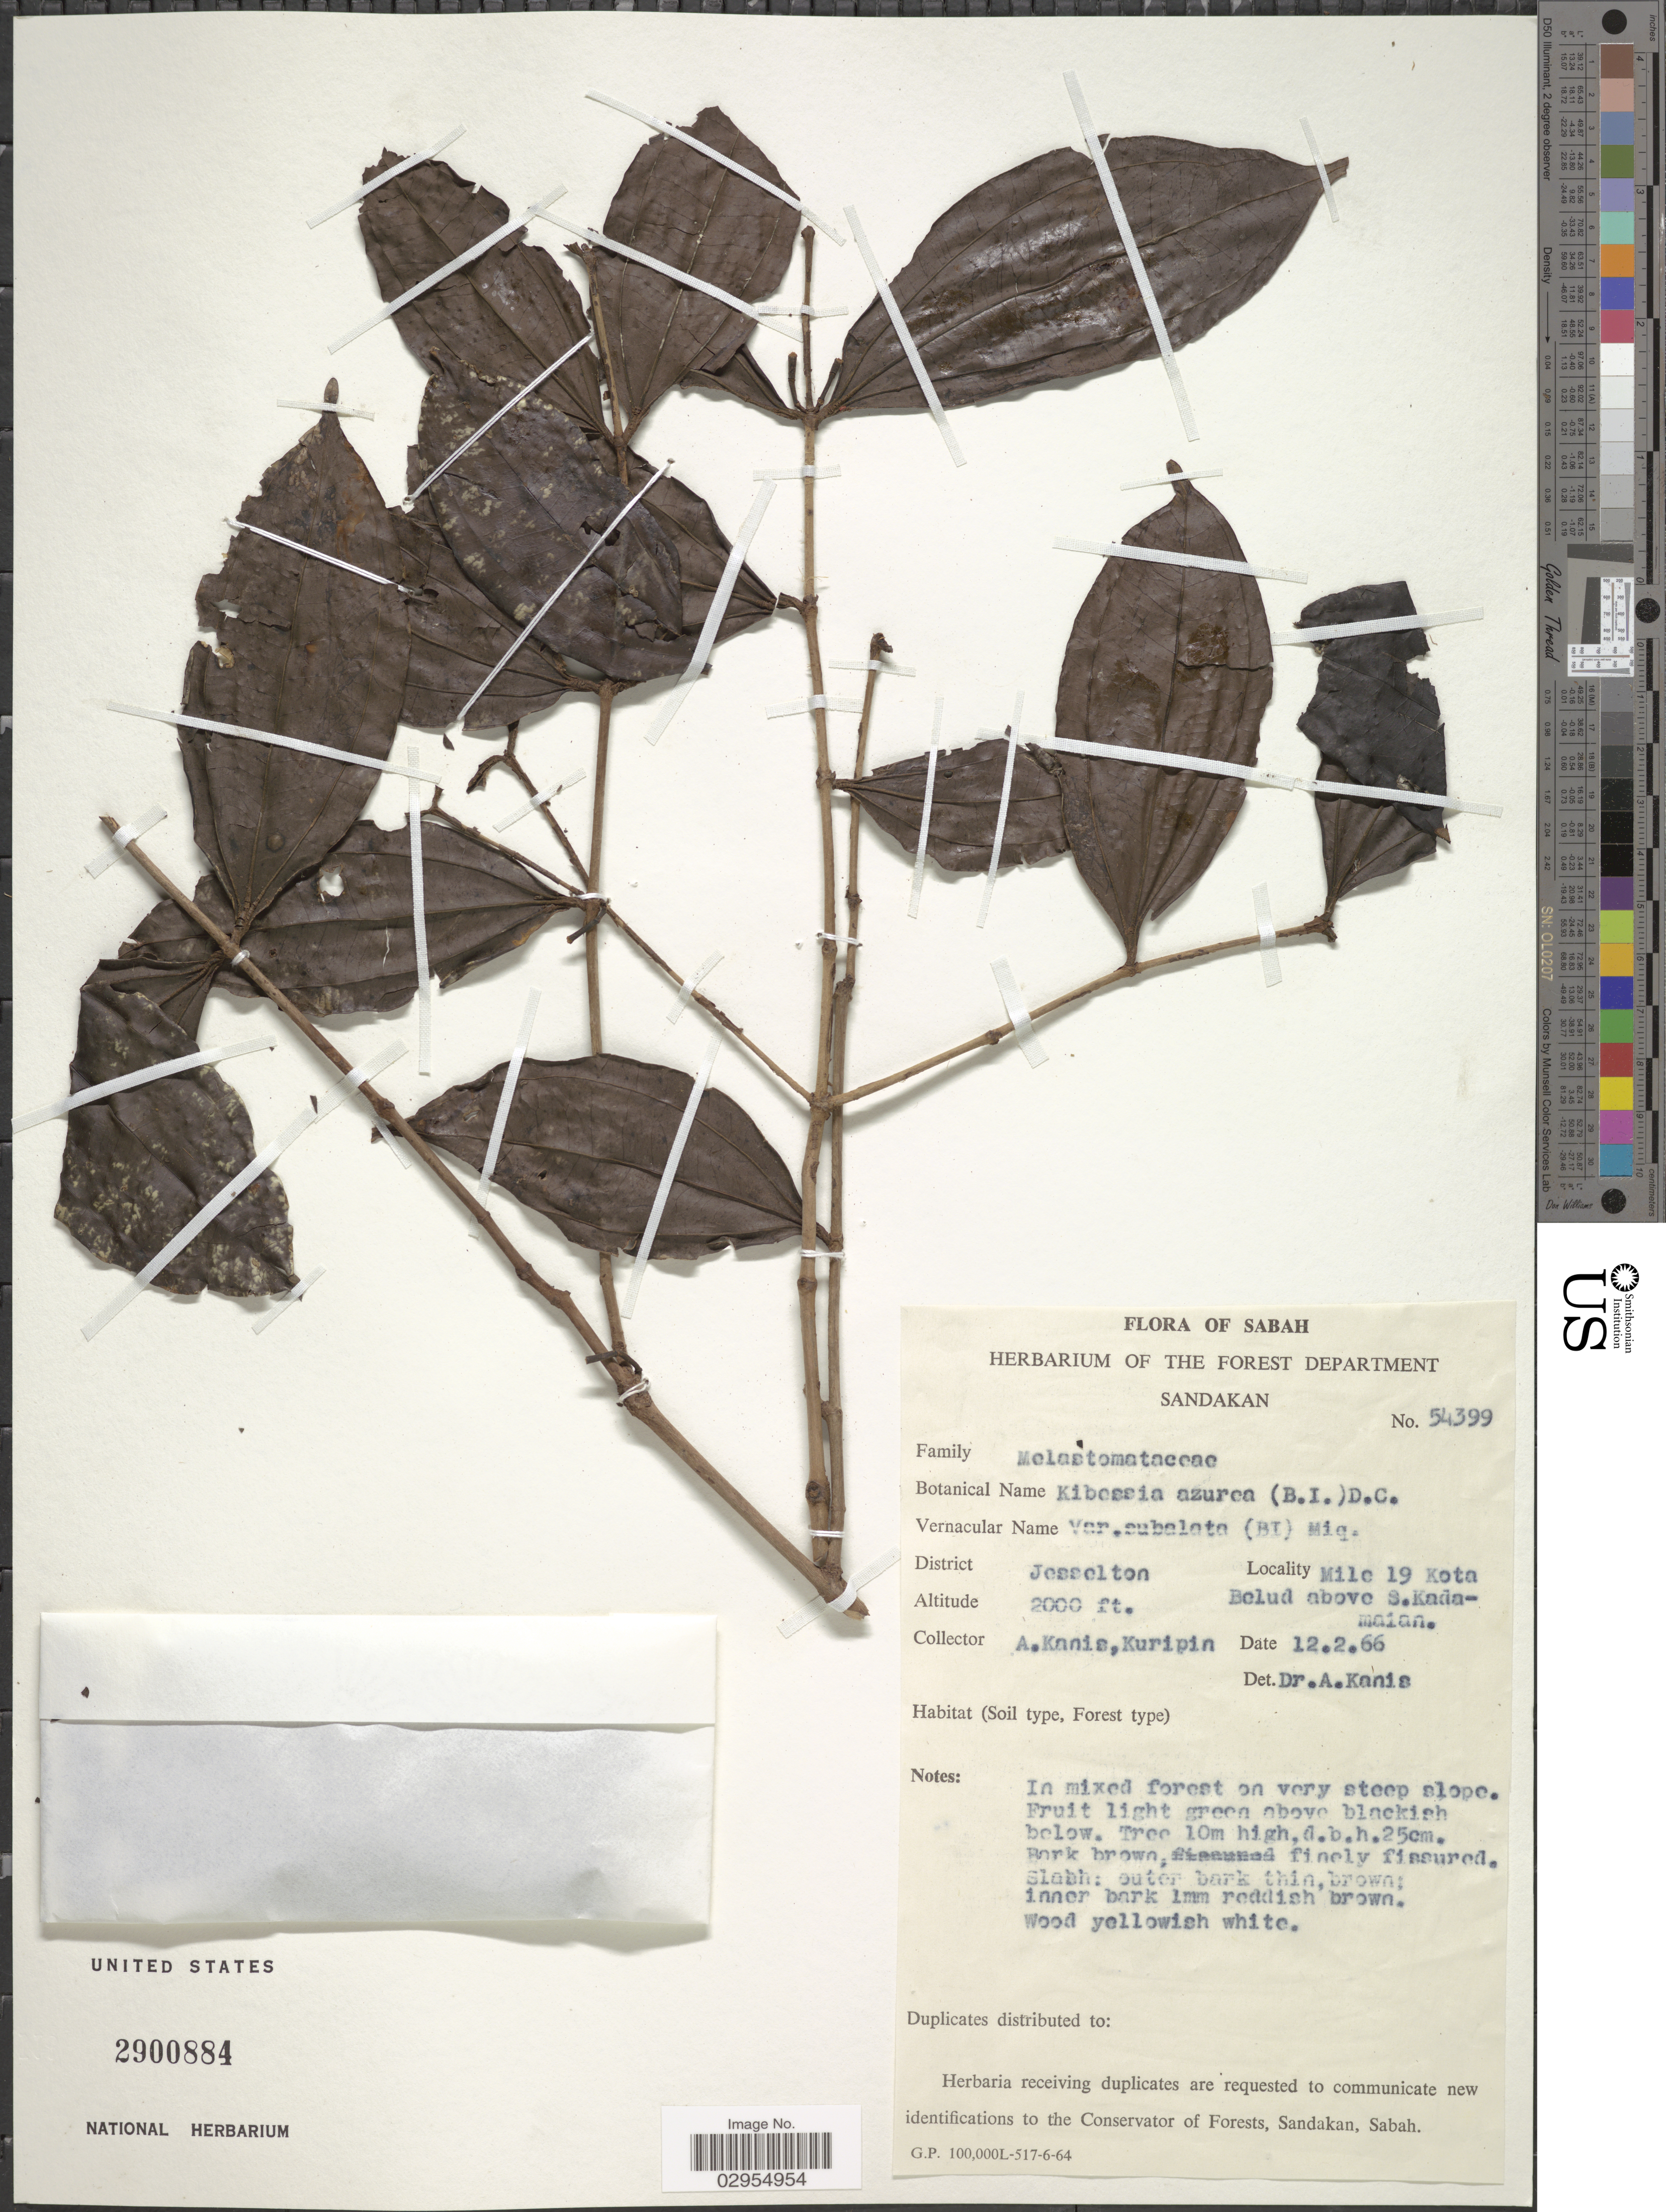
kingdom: Plantae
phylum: Tracheophyta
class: Magnoliopsida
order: Myrtales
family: Melastomataceae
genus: Pternandra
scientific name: Pternandra azurea var. azurea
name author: (Blume) Burkill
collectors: A. Kanis & Kuripin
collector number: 54399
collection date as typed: Transcribed d/m/y: 12/2/66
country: Malaysia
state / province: Sabah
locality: District Jesselton, Mile 19 Kota Belud above S. Kadamaian.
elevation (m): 610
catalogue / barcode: US 2900884